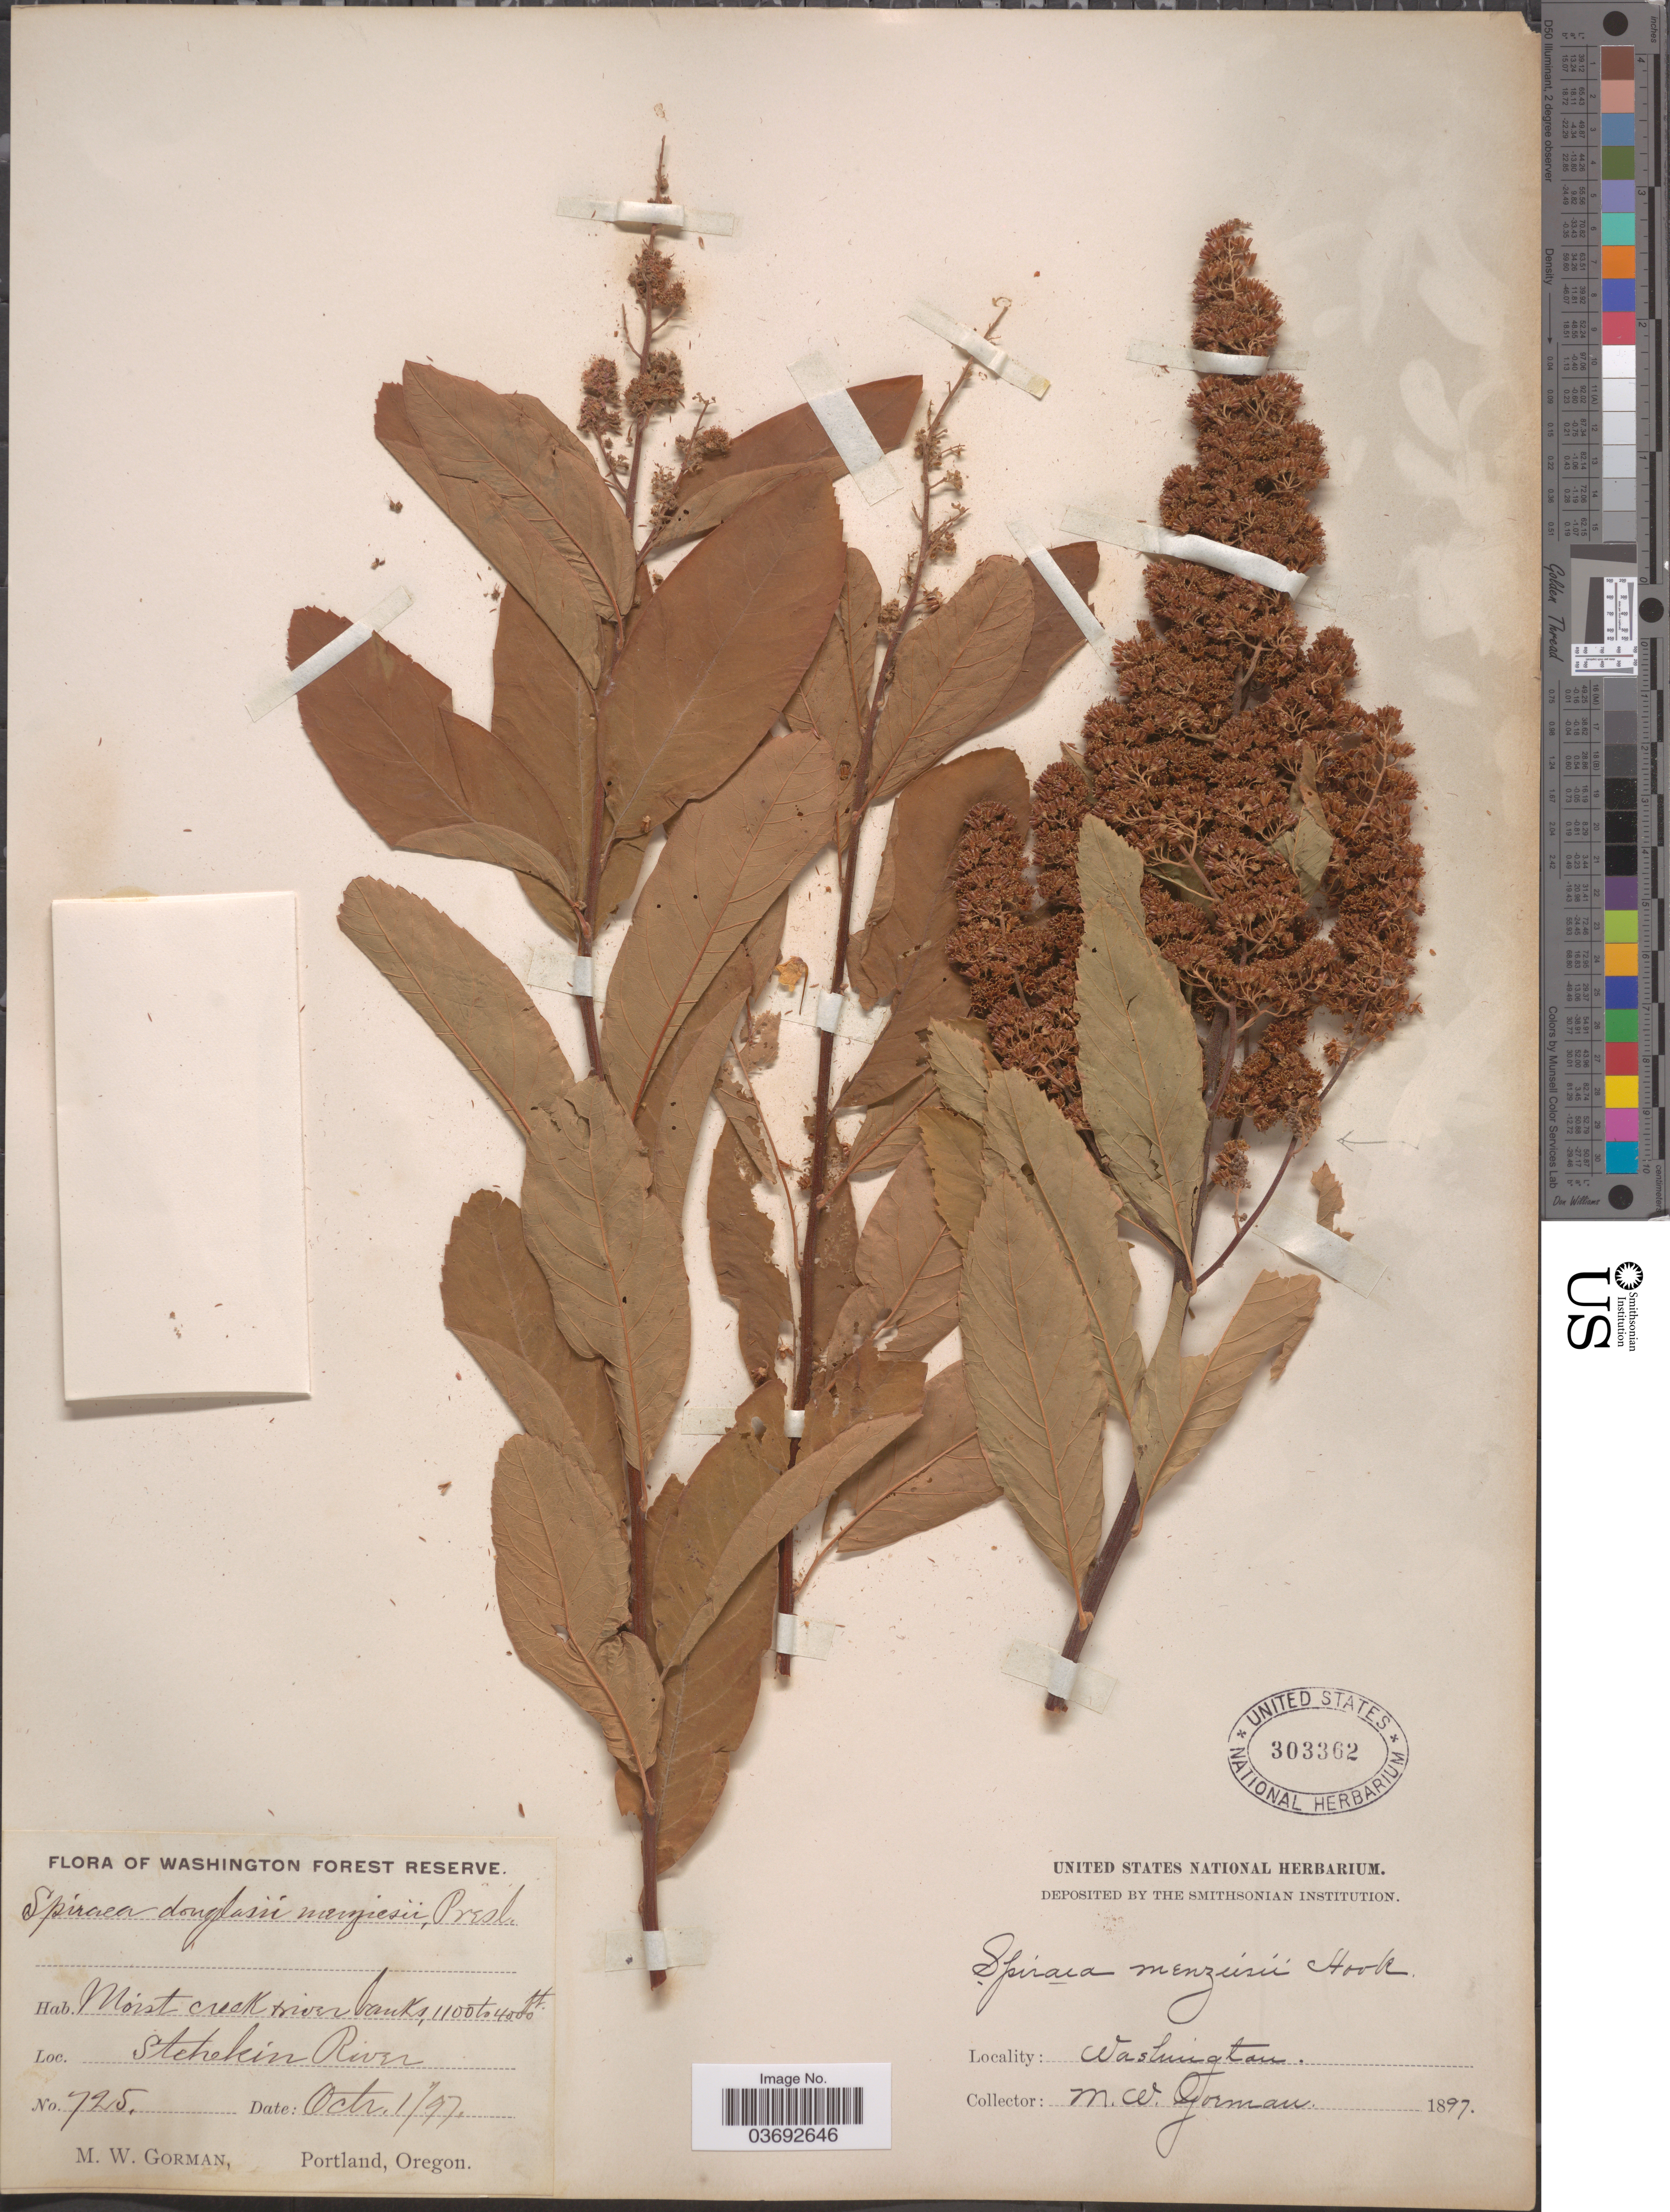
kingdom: Plantae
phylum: Tracheophyta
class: Magnoliopsida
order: Rosales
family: Rosaceae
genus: Spiraea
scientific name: Spiraea menziesii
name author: Hook.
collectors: M. W. Gorman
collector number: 725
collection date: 1897-10-01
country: United States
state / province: Washington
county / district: Chelan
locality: Washington Forest Reserve. Stehekin River.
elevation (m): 335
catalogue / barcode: US 303362